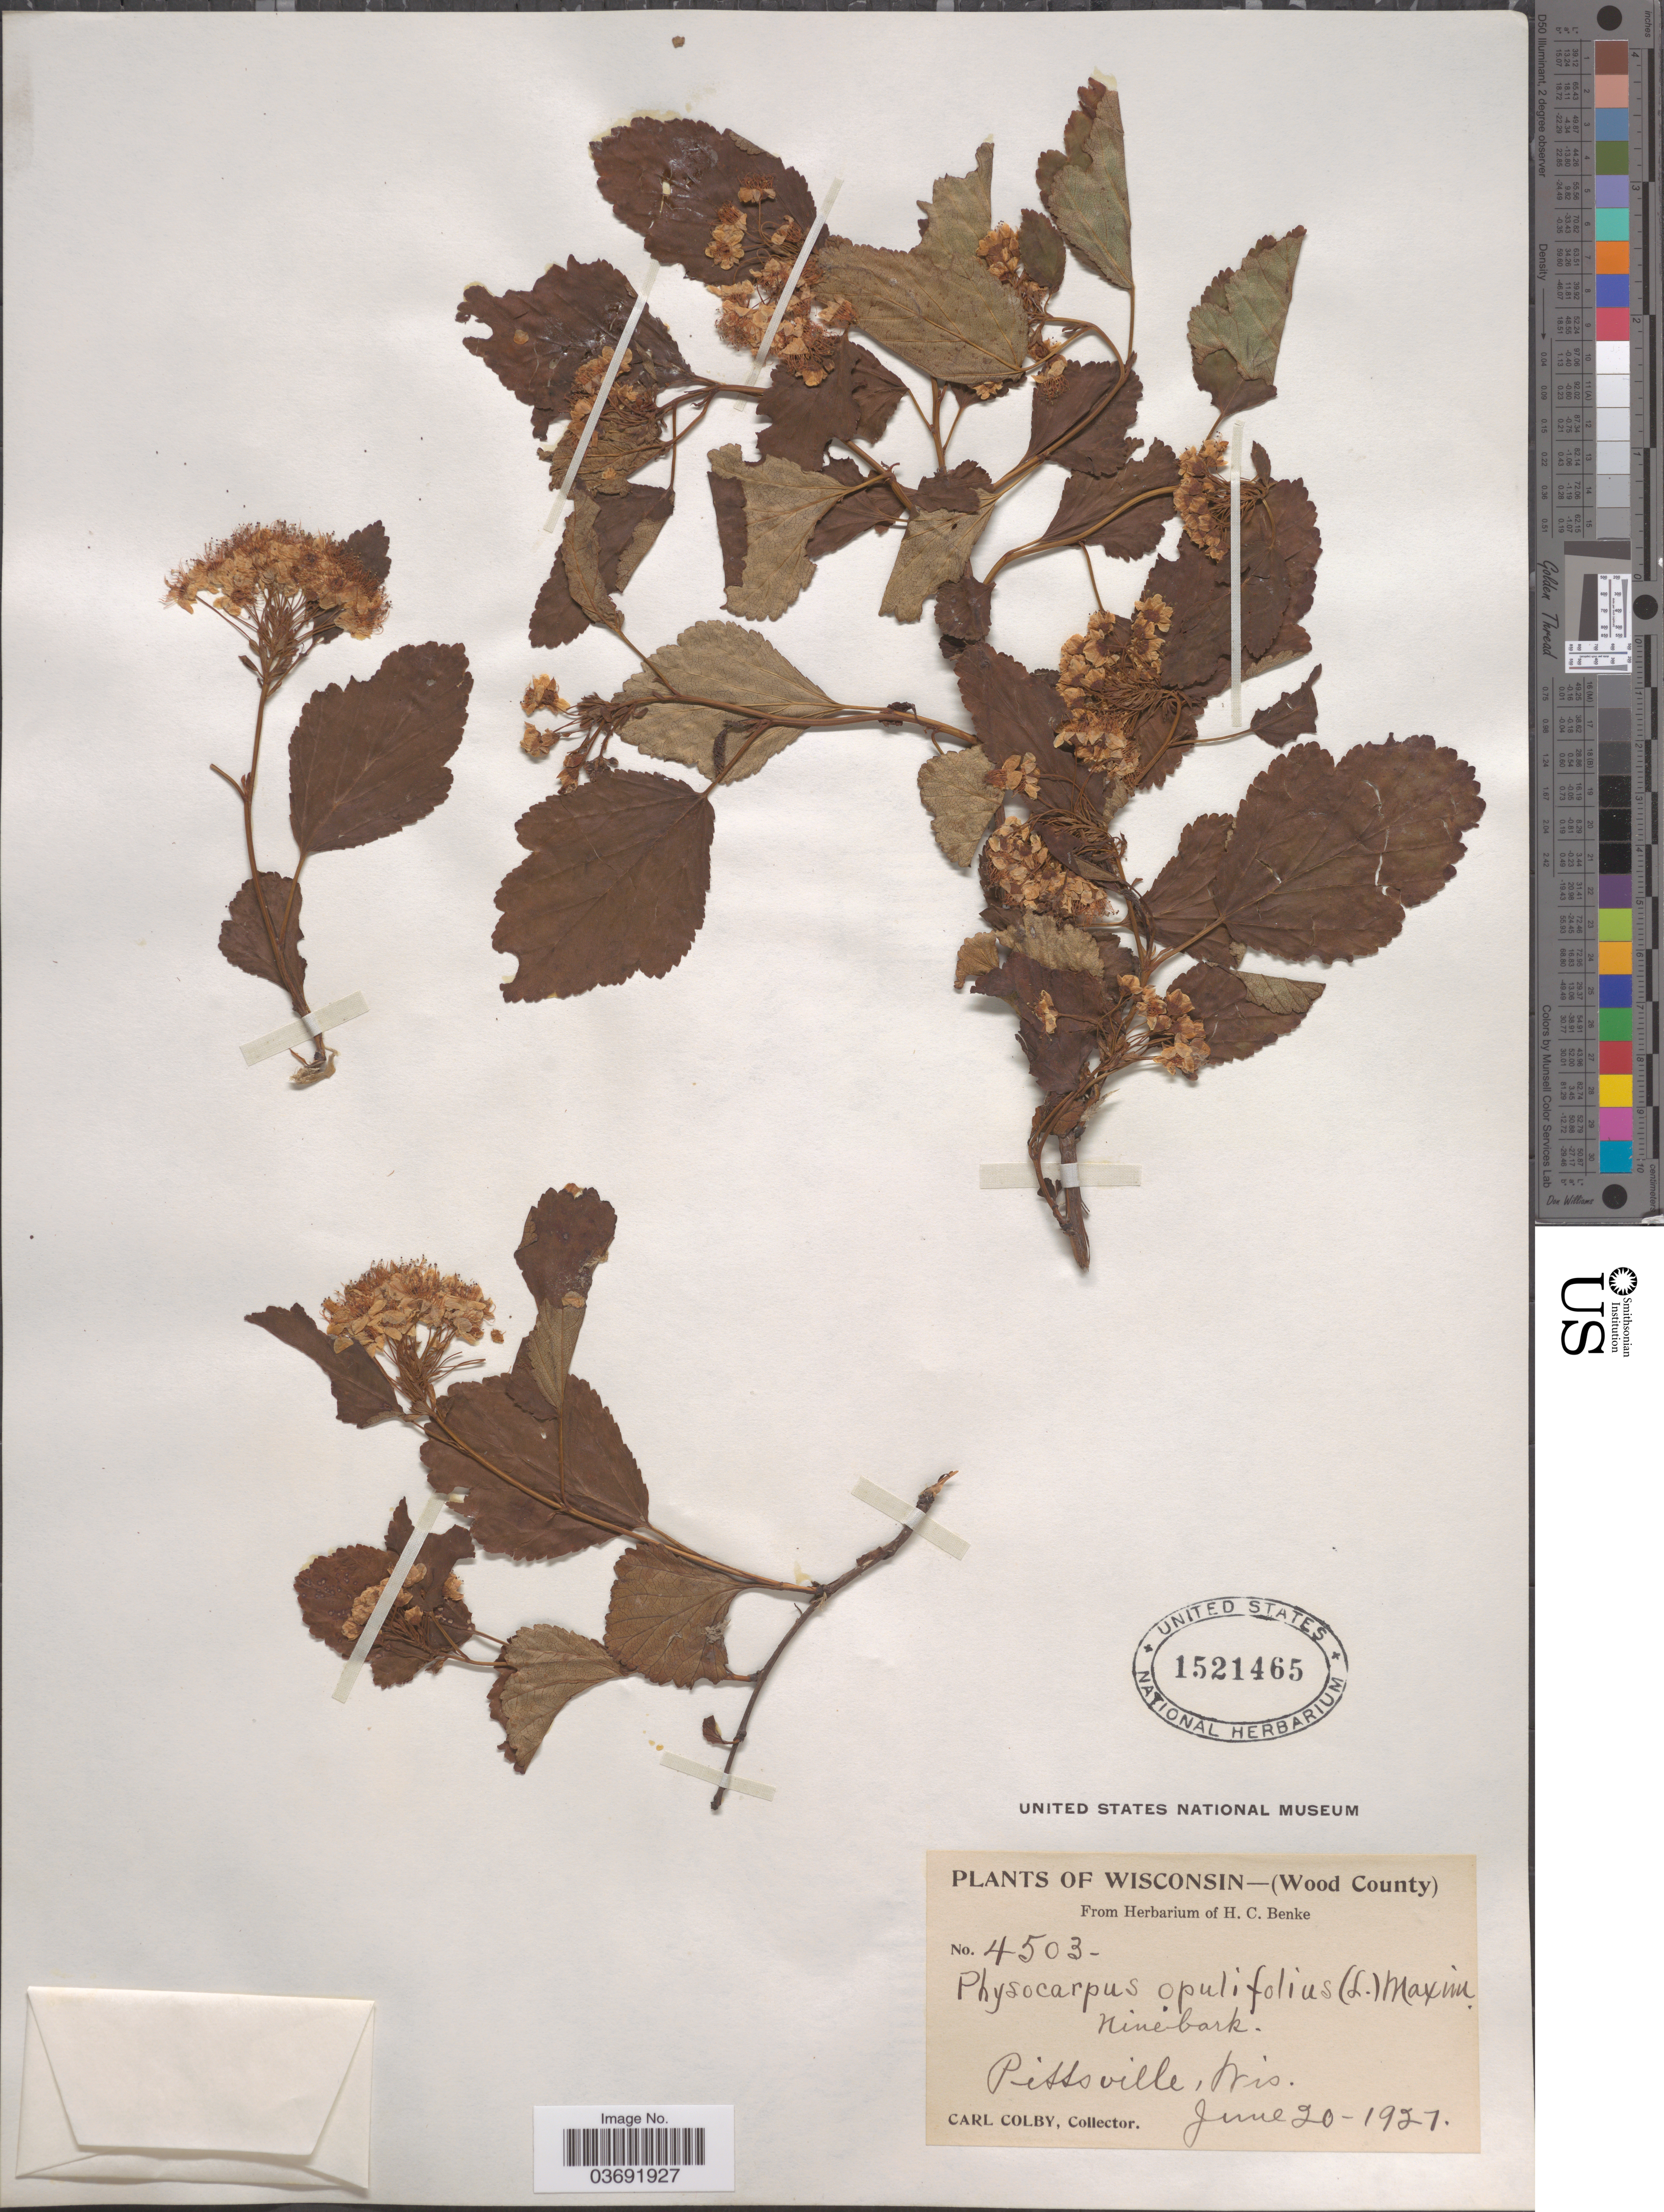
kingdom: Plantae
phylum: Tracheophyta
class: Magnoliopsida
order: Rosales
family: Rosaceae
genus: Physocarpus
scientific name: Physocarpus opulifolius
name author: (L.) Maxim.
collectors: C. Colby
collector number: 4503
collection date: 1927-06-20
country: United States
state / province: Wisconsin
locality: (Wood County). Pittsville, Wis.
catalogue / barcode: US 1521465